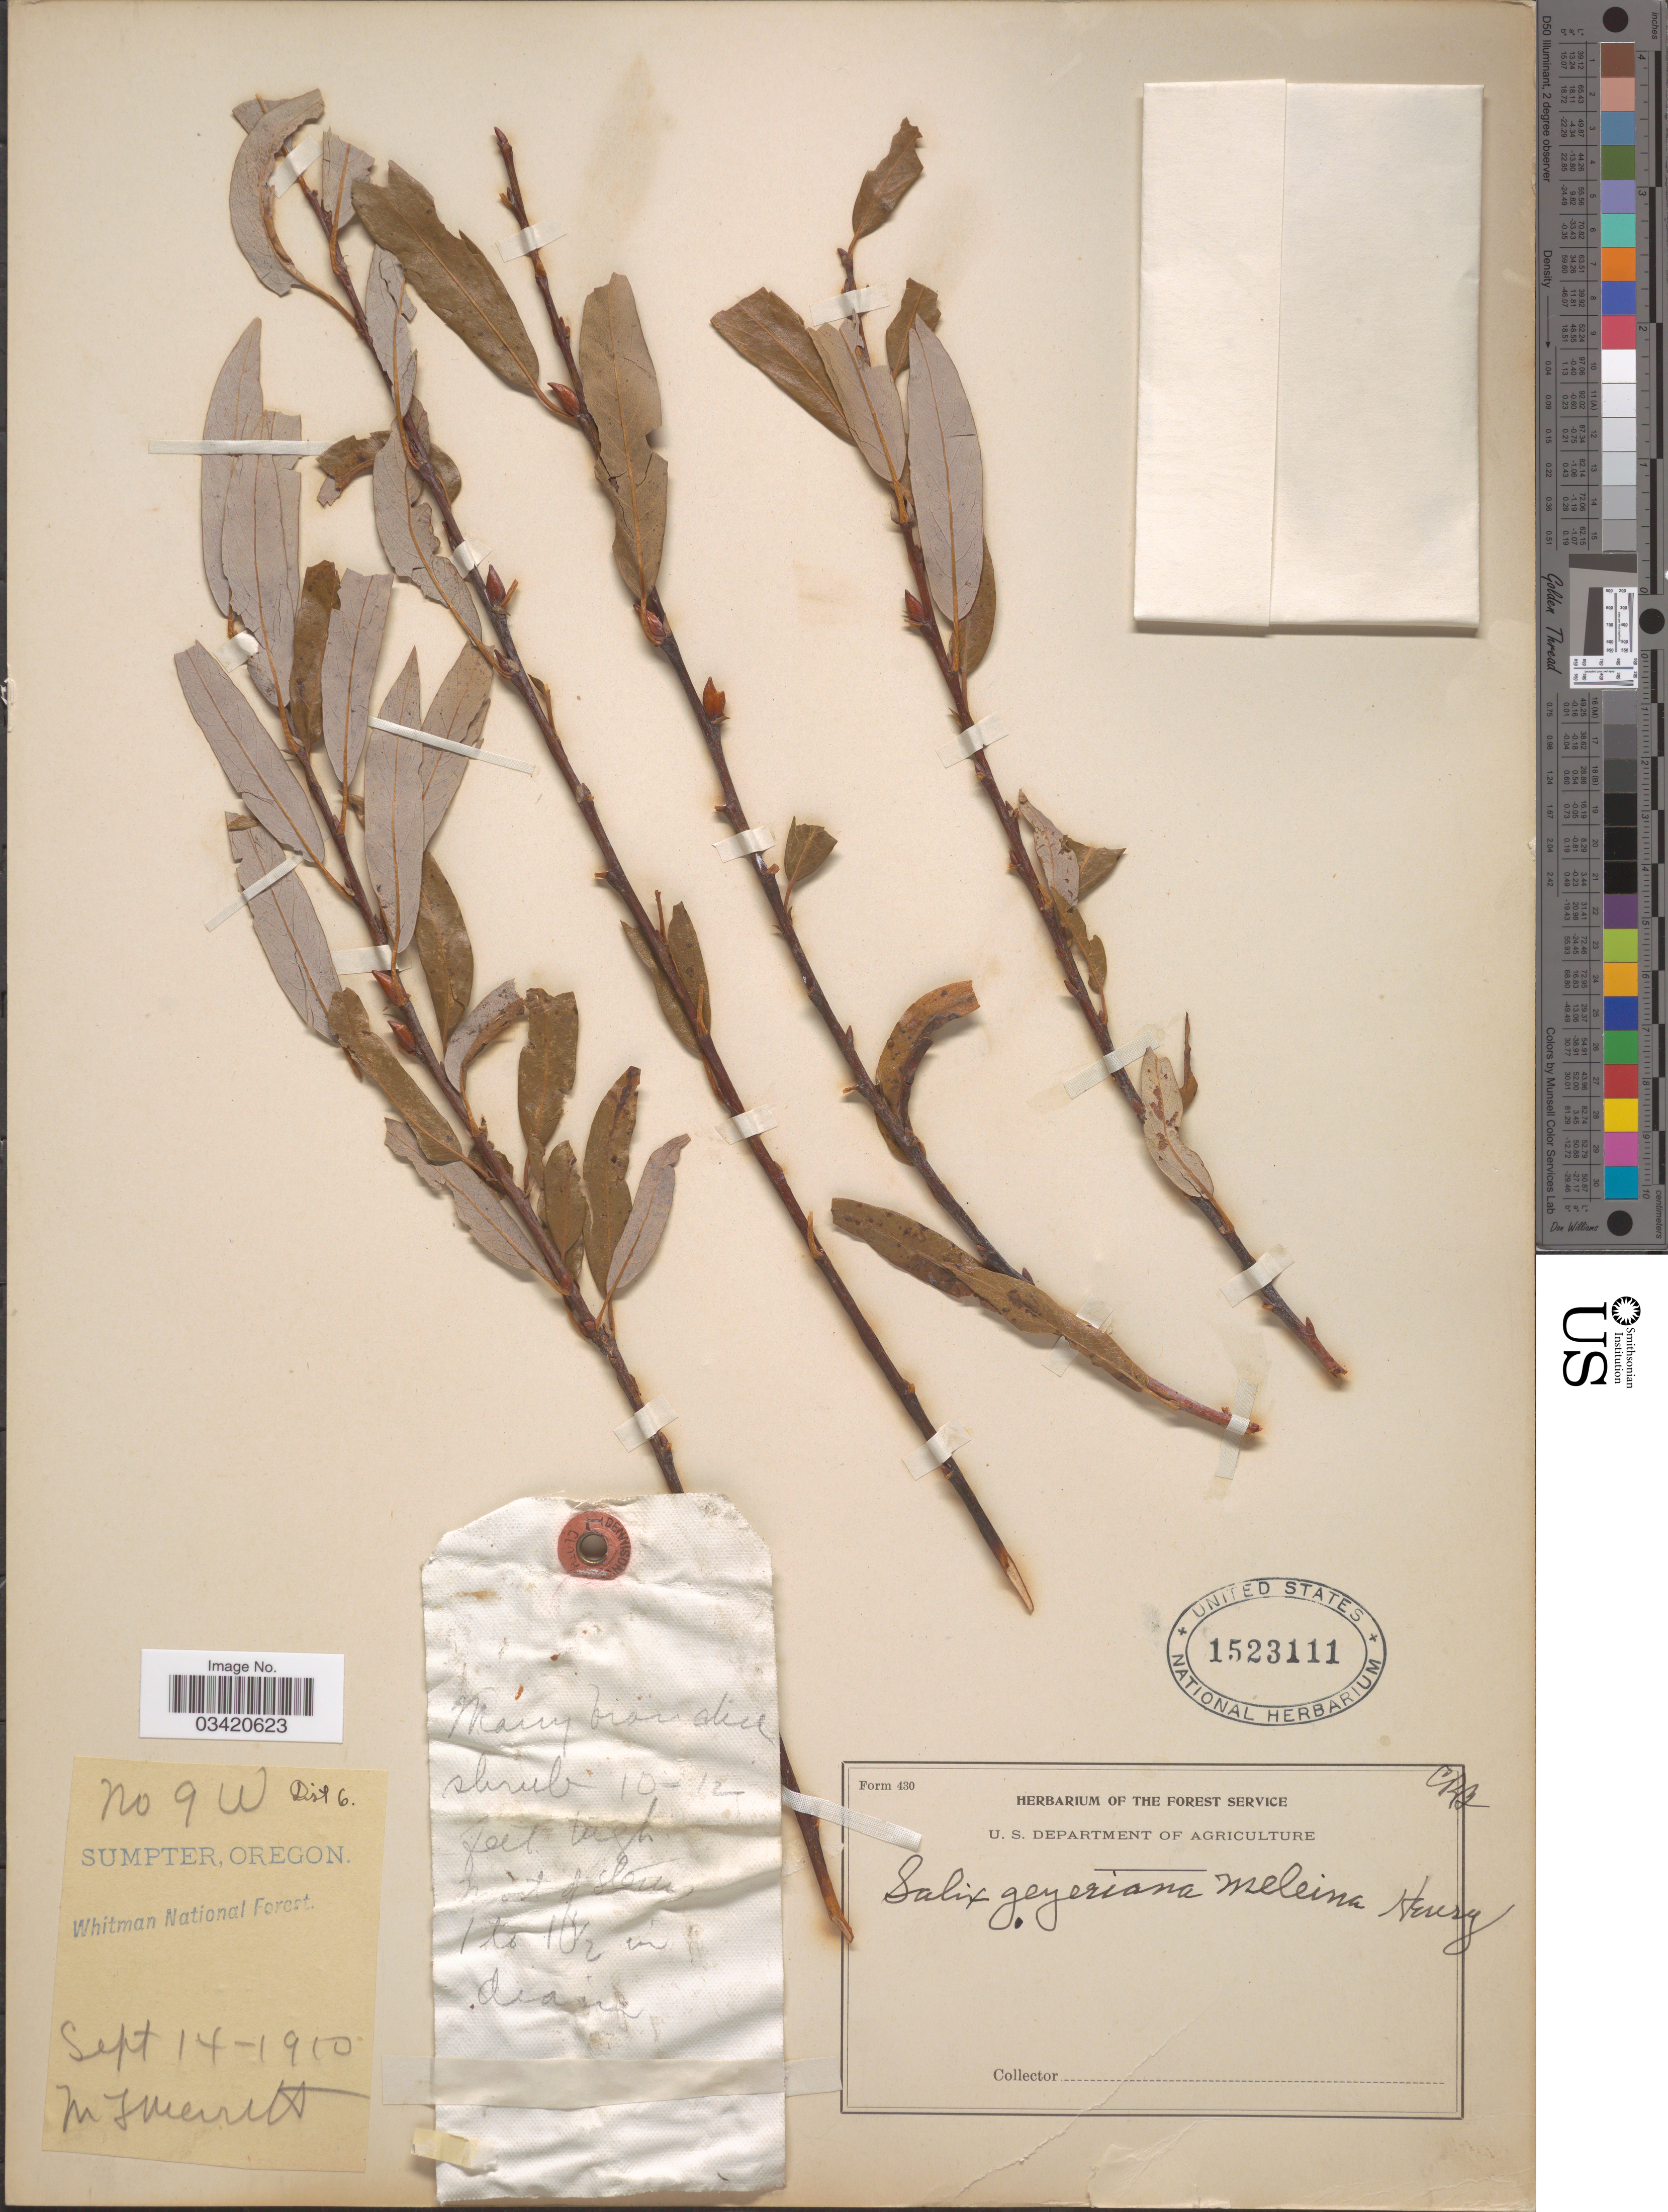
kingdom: Plantae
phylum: Tracheophyta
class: Magnoliopsida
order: Malpighiales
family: Salicaceae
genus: Salix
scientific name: Salix geyeriana var. meleina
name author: J.K. Henry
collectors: M. L. Merritt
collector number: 9W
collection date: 1910-09-14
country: United States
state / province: Oregon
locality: Dist 6. Sumpter. Whitman National Forest.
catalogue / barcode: US 1523111